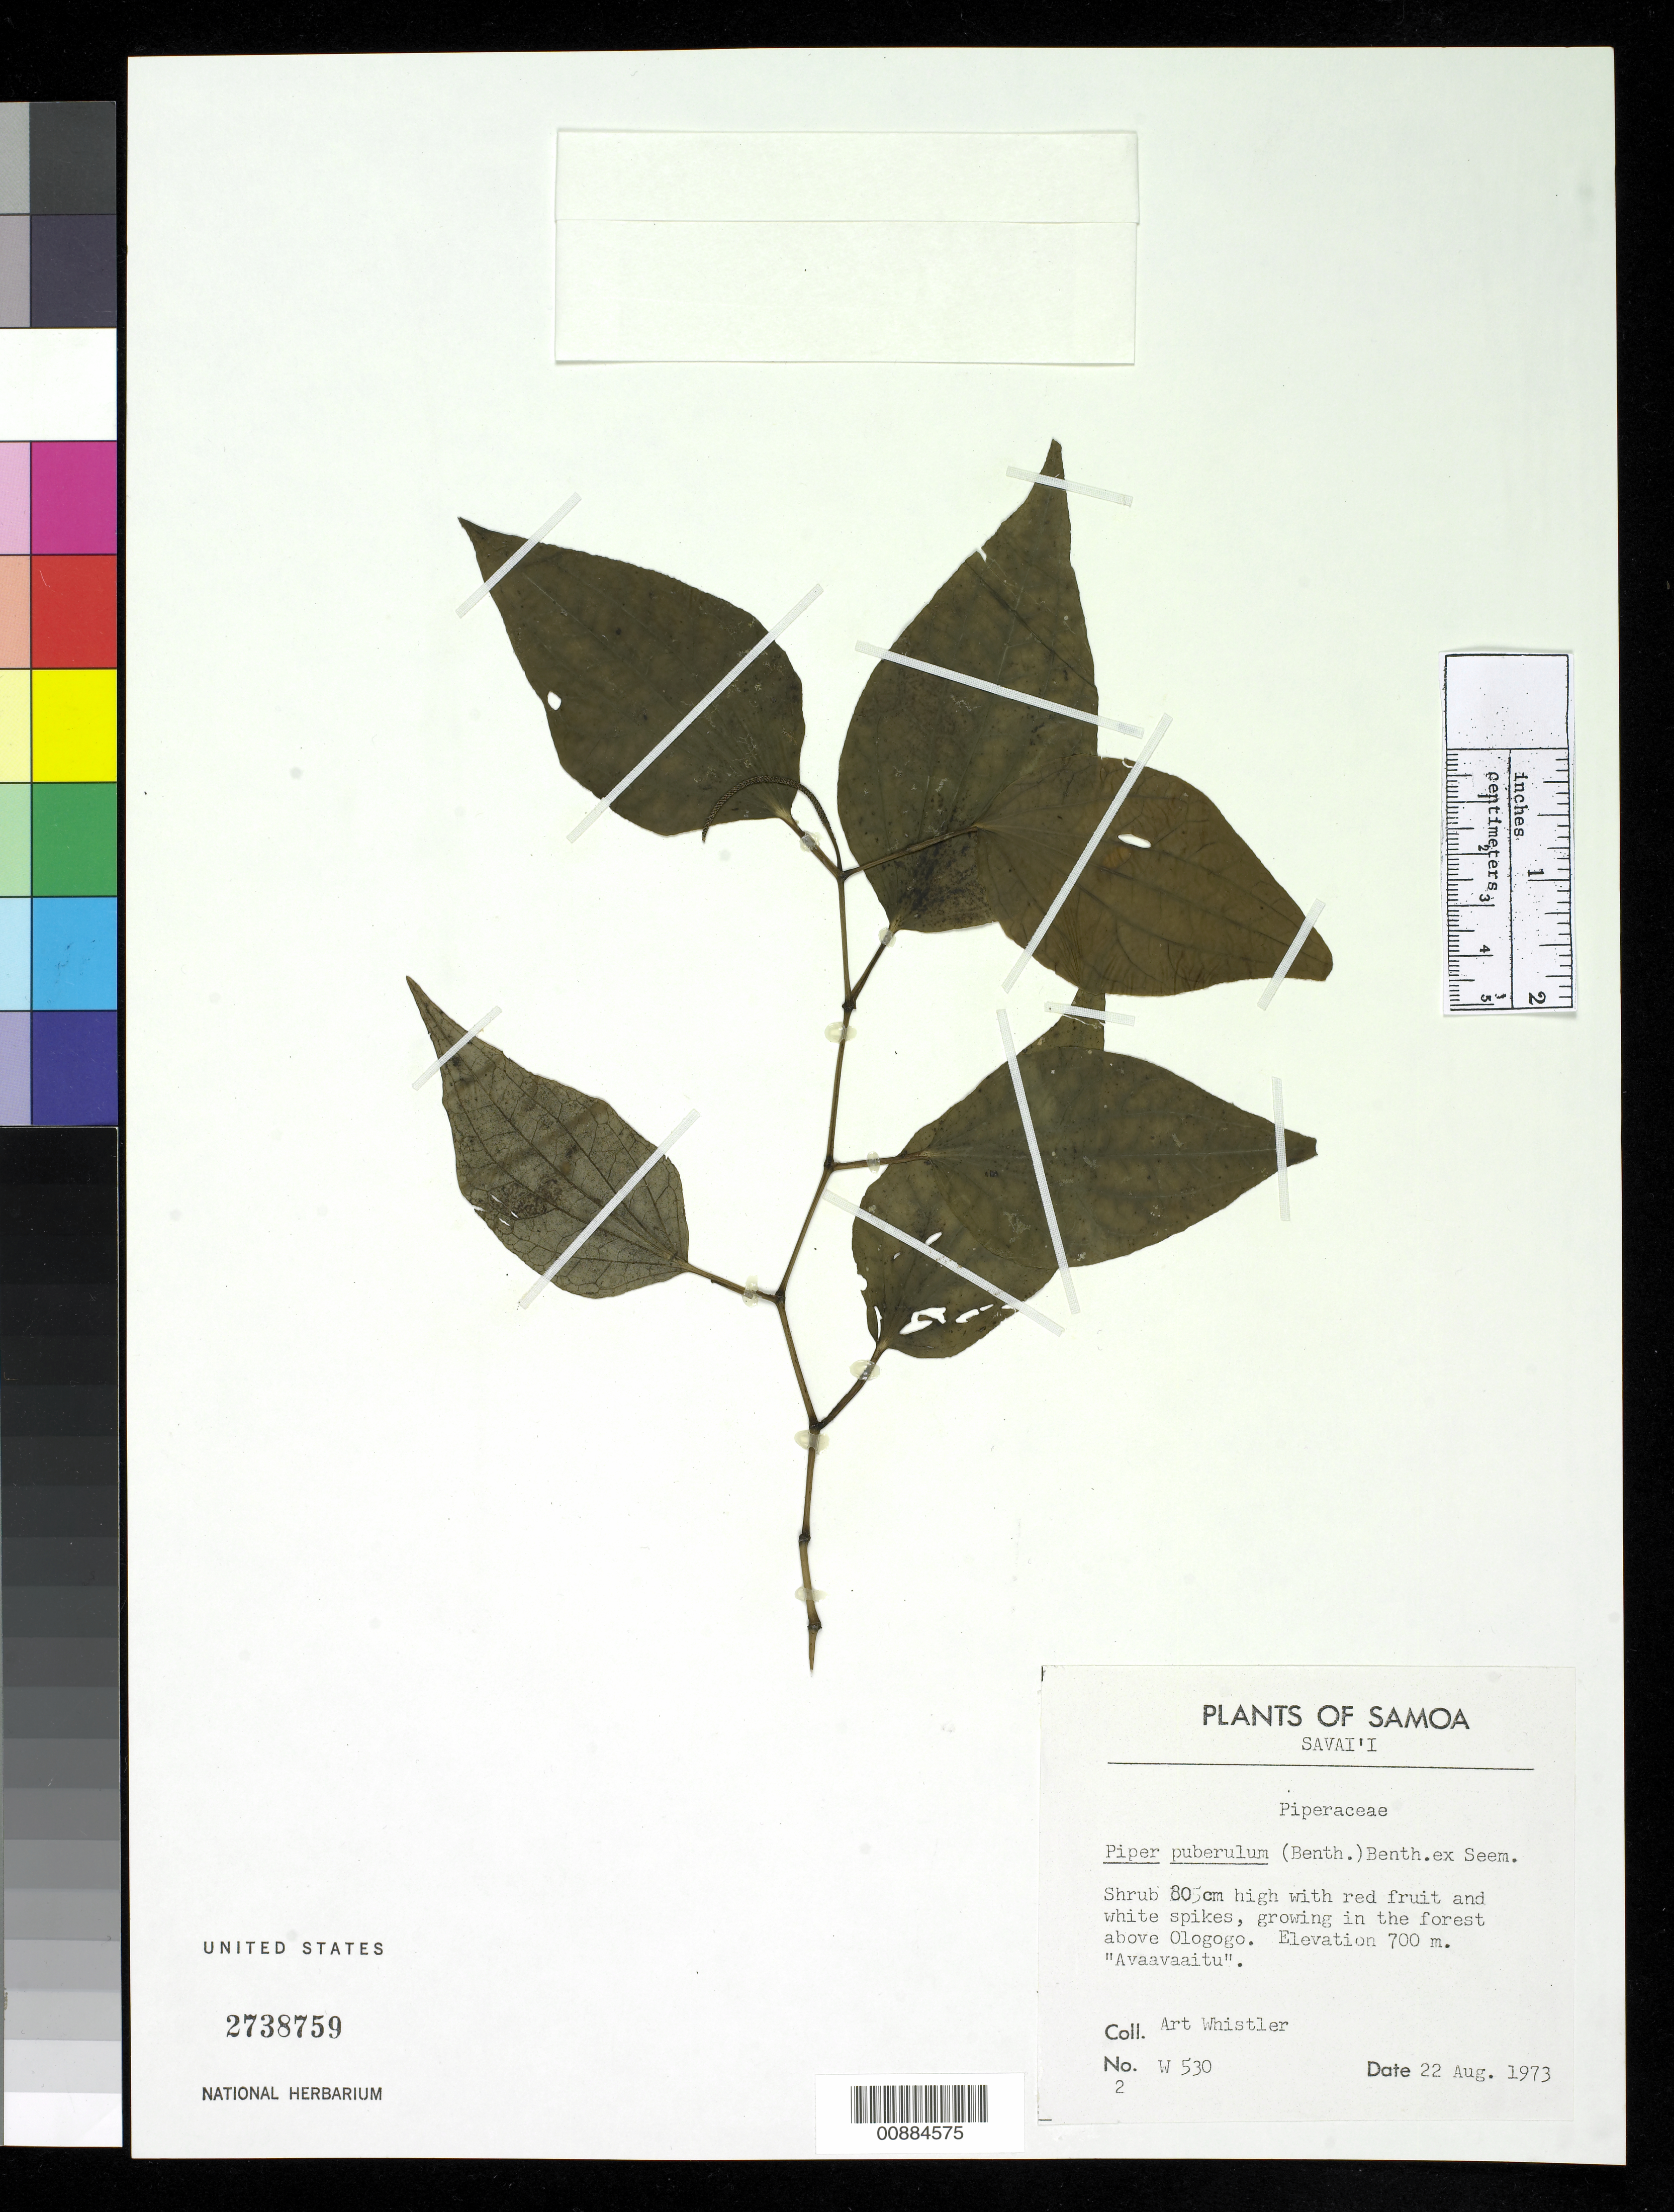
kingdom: Plantae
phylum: Tracheophyta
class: Magnoliopsida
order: Piperales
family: Piperaceae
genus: Piper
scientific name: Piper puberulum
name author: (Benth.) Seem.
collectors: A. Whistler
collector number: W 530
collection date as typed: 22 Aug 1973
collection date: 1973-08-22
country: Samoa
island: Savai'i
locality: Above Ologogo.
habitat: forest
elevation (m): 700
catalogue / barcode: US 2738759